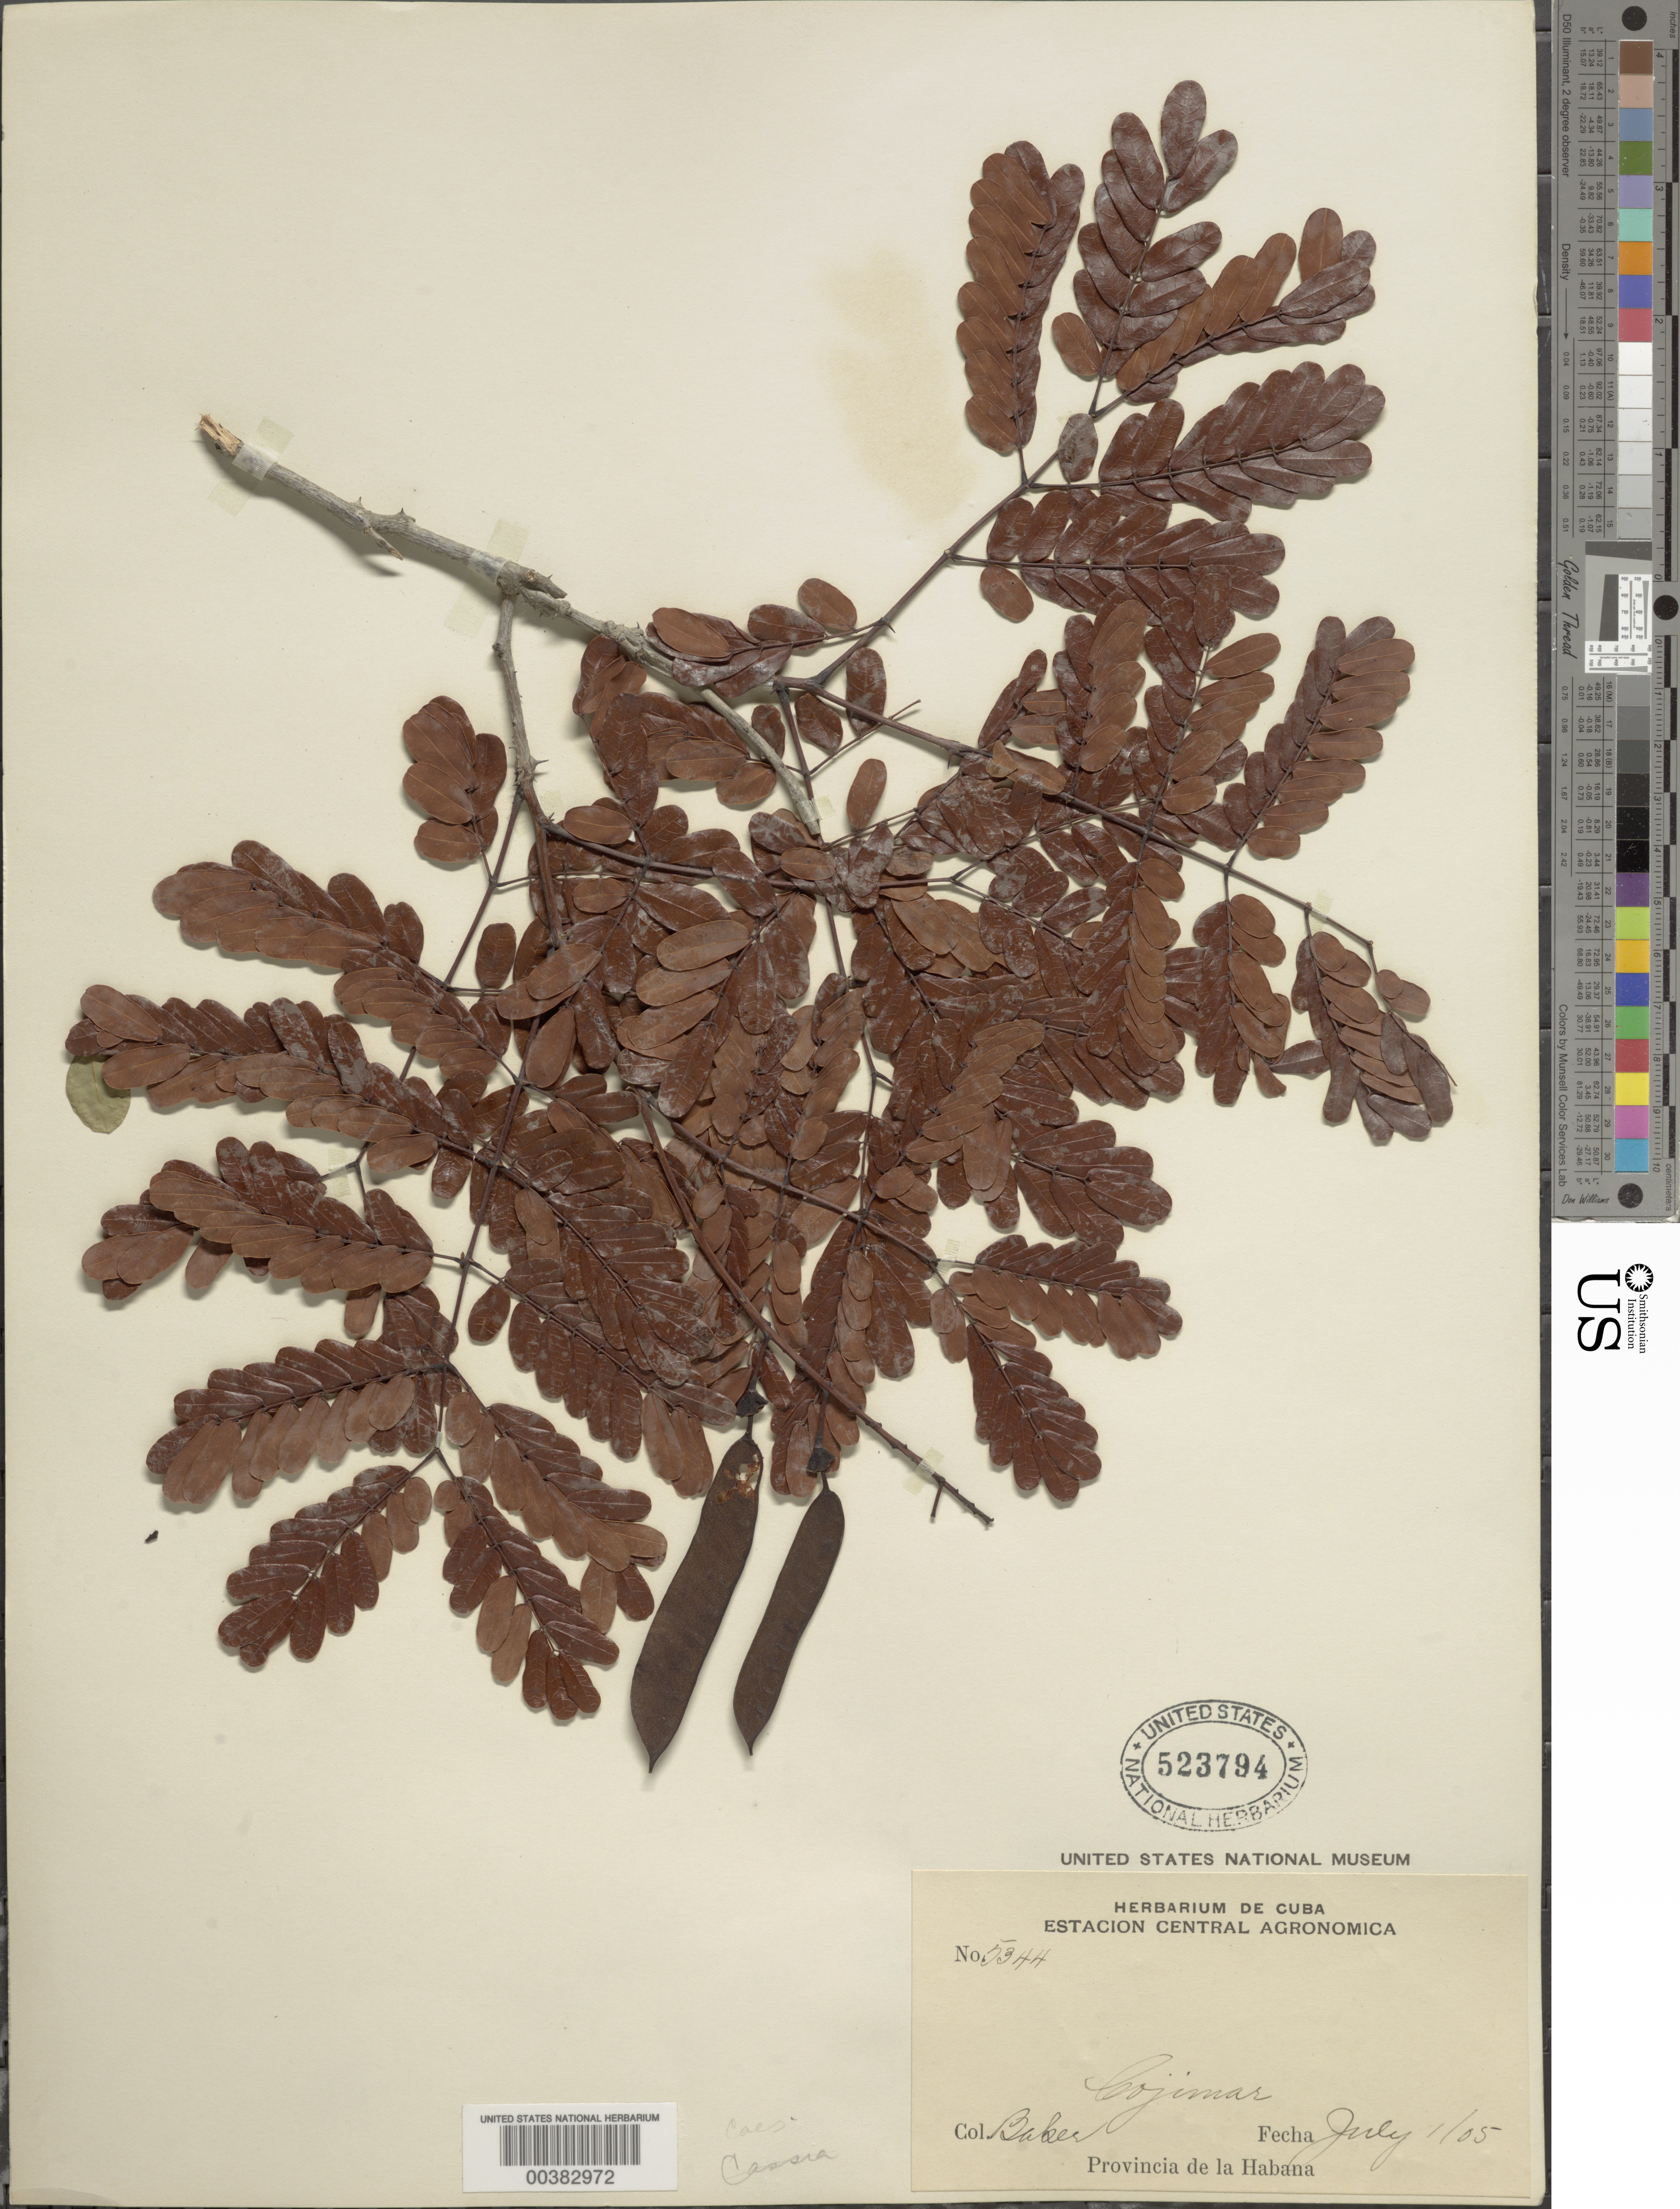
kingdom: Plantae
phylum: Tracheophyta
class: Magnoliopsida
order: Fabales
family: Fabaceae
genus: Caesalpinia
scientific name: Caesalpinia bahamensis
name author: Lam.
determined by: Eifert, I. J.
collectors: -- Baker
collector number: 5344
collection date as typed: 01 Jul 1905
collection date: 1905-07-01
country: Cuba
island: Greater Antilles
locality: Cojimar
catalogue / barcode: US 523794